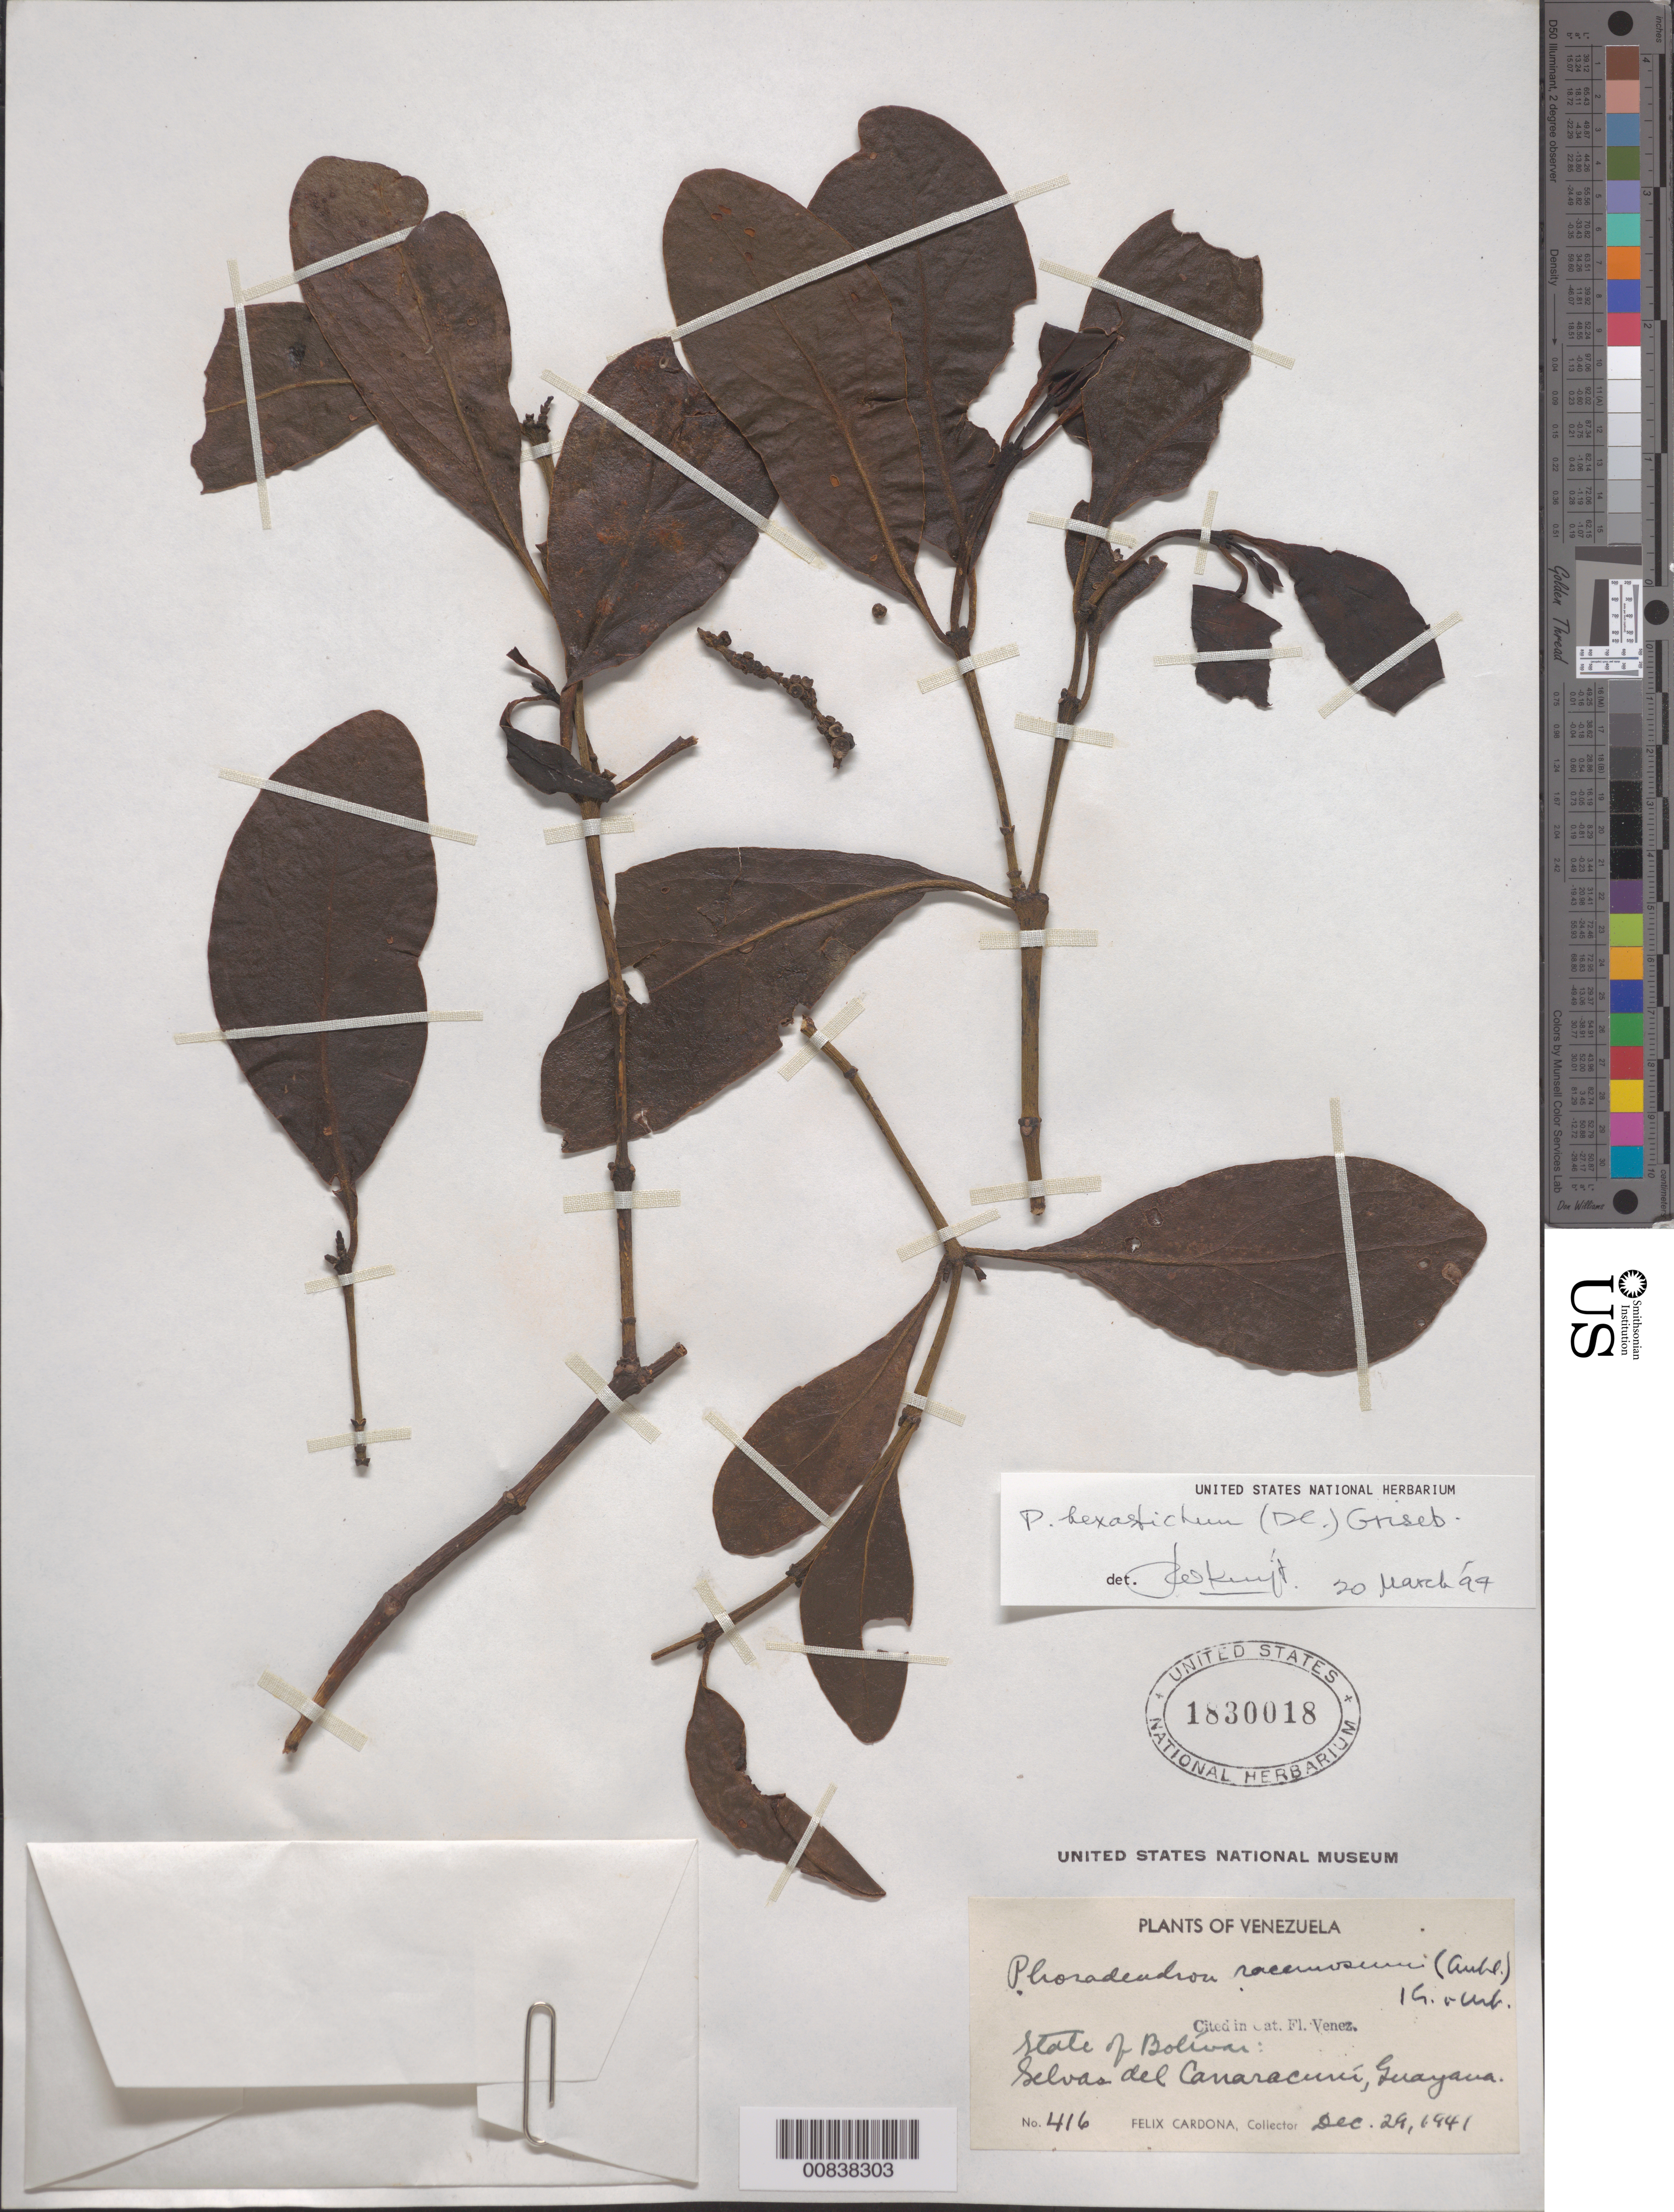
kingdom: Plantae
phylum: Tracheophyta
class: Magnoliopsida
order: Santalales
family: Viscaceae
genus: Phoradendron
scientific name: Phoradendron hexastichum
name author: (DC.) Griseb.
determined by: Kuijt, Job, (CANADA)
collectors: F. Cardona Puig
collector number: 416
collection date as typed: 29-Dec-41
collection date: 1941-12-29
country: Venezuela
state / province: Bolívar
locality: Río Carraracuní, Alto Caura, Guayana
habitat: Selvas del rio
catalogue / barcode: US 1830018